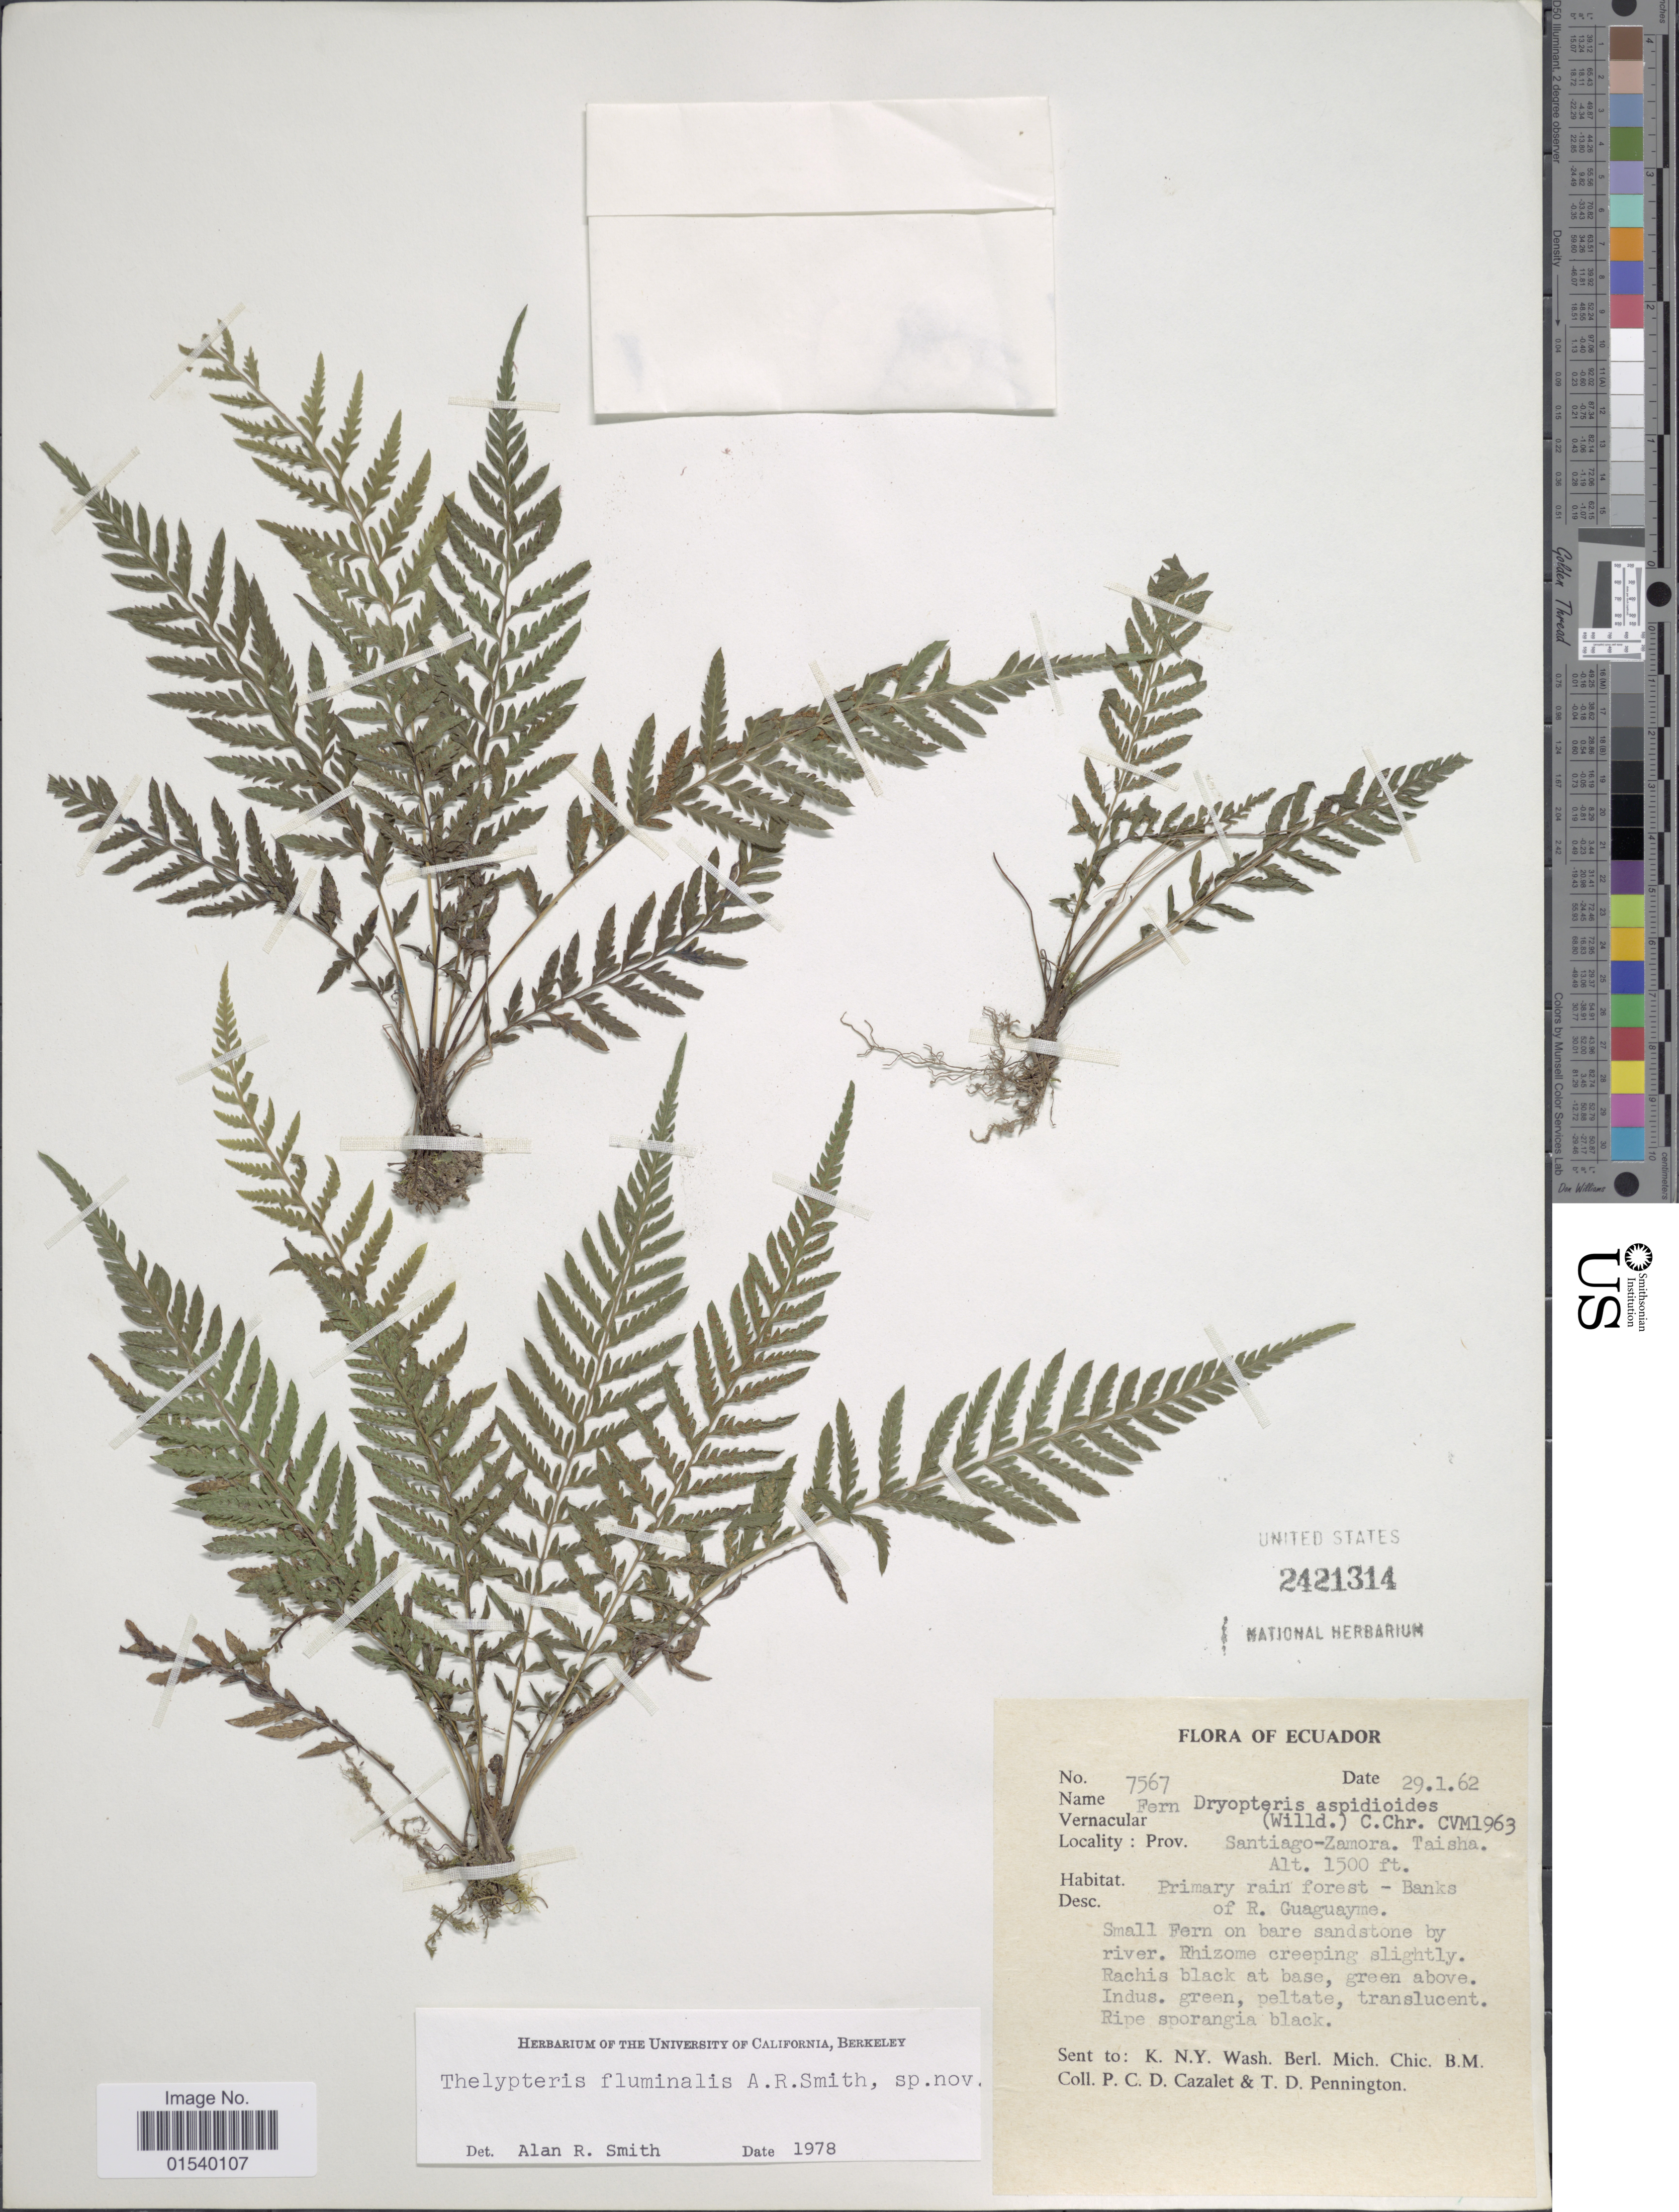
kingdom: Plantae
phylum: Tracheophyta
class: Polypodiopsida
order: Polypodiales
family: Thelypteridaceae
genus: Amauropelta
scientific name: Amauropelta fluminalis (A.R. Sm.) comb. nov., ined. 2015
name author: (A.R. Sm.)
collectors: P. C. D. Cazalet & T. D. Pennington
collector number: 7567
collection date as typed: Transcribed d/m/y: 29/1/62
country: Ecuador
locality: Prov. Santiago-Zamora. Taisha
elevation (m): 457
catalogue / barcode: US 2421314